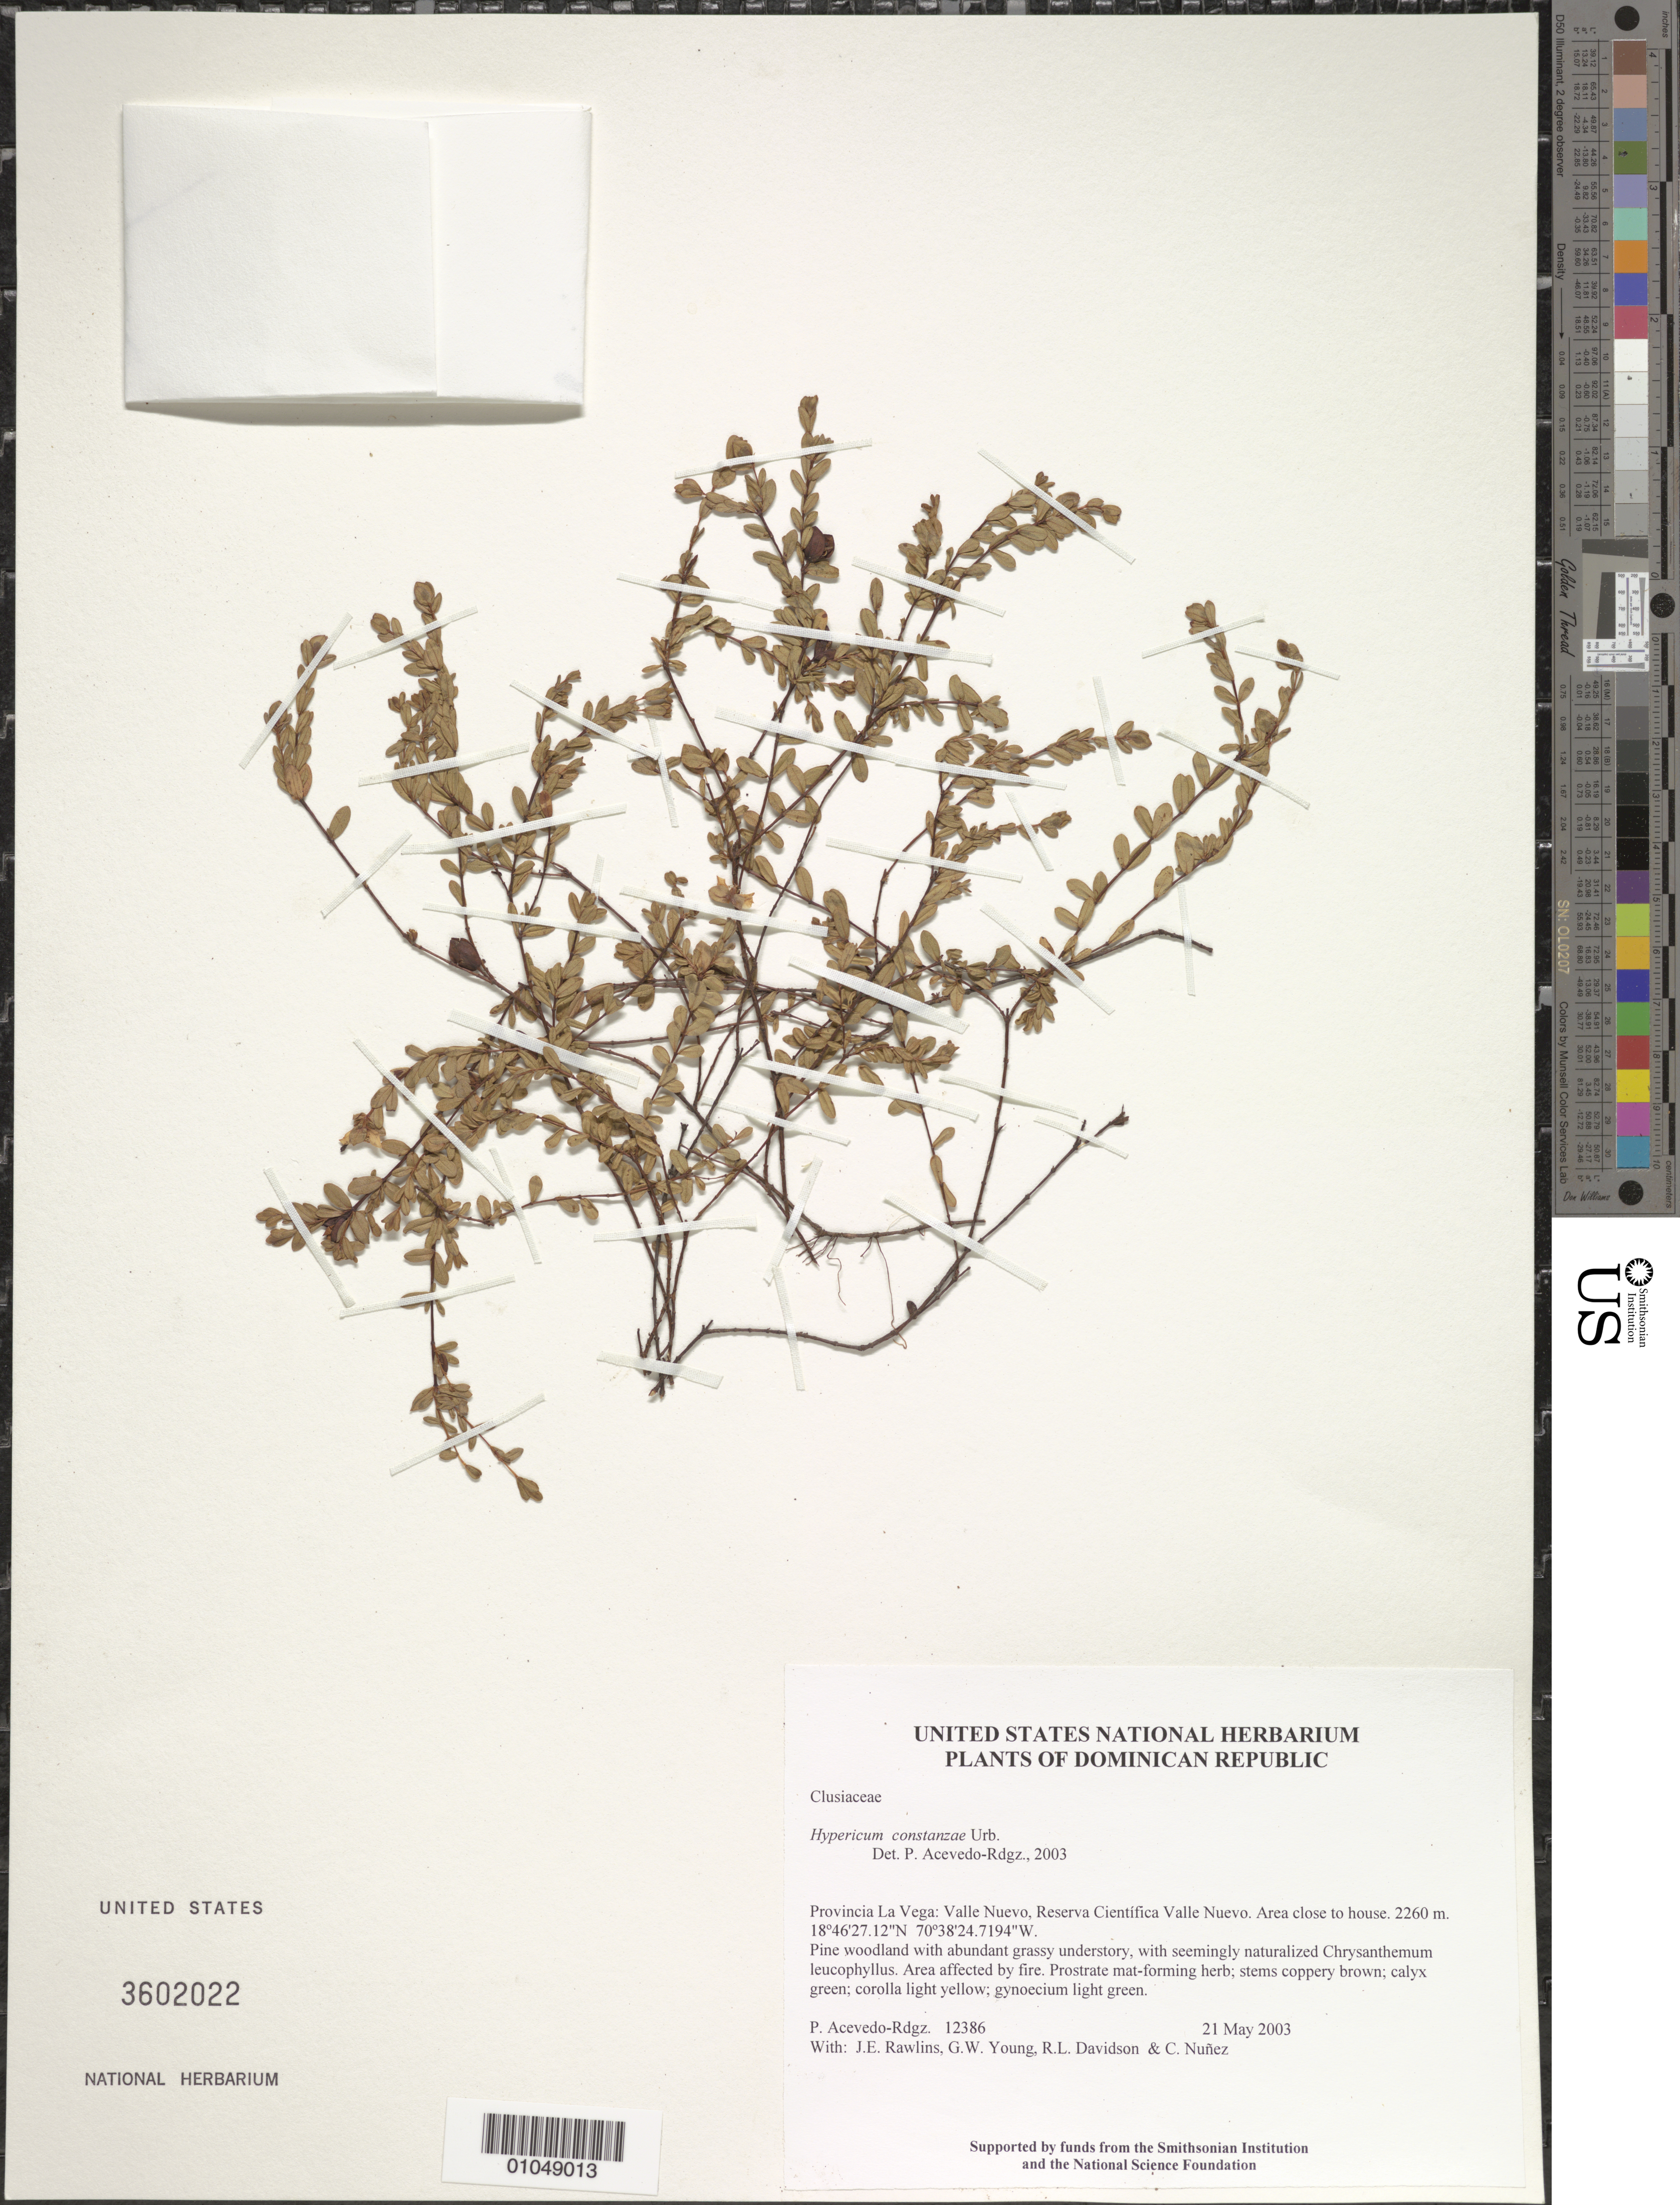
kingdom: Plantae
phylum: Tracheophyta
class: Magnoliopsida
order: Malpighiales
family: Hypericaceae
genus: Hypericum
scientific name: Hypericum constanzae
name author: Urb.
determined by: Acevedo-Rodríguez, P., (BOT), Smithsonian Institution - National Museum of Natural History (UNITED STATES)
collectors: P. Acevedo-Rodr., J. Rawlins, G. Young, R. Davidson & C. Nunez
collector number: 12386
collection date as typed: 21 May 2003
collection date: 2003-05-21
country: Dominican Republic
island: Hispaniola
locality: Provincia La Vega: Valle Nuevo, Reserva Científica Valle Nuevo. Area close to house.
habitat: Pine woodland with abundant grassy understory, with seemingly naturalized Chrysanthemum leucophyllus. Area affected by fire.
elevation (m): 2260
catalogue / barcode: US 3602022